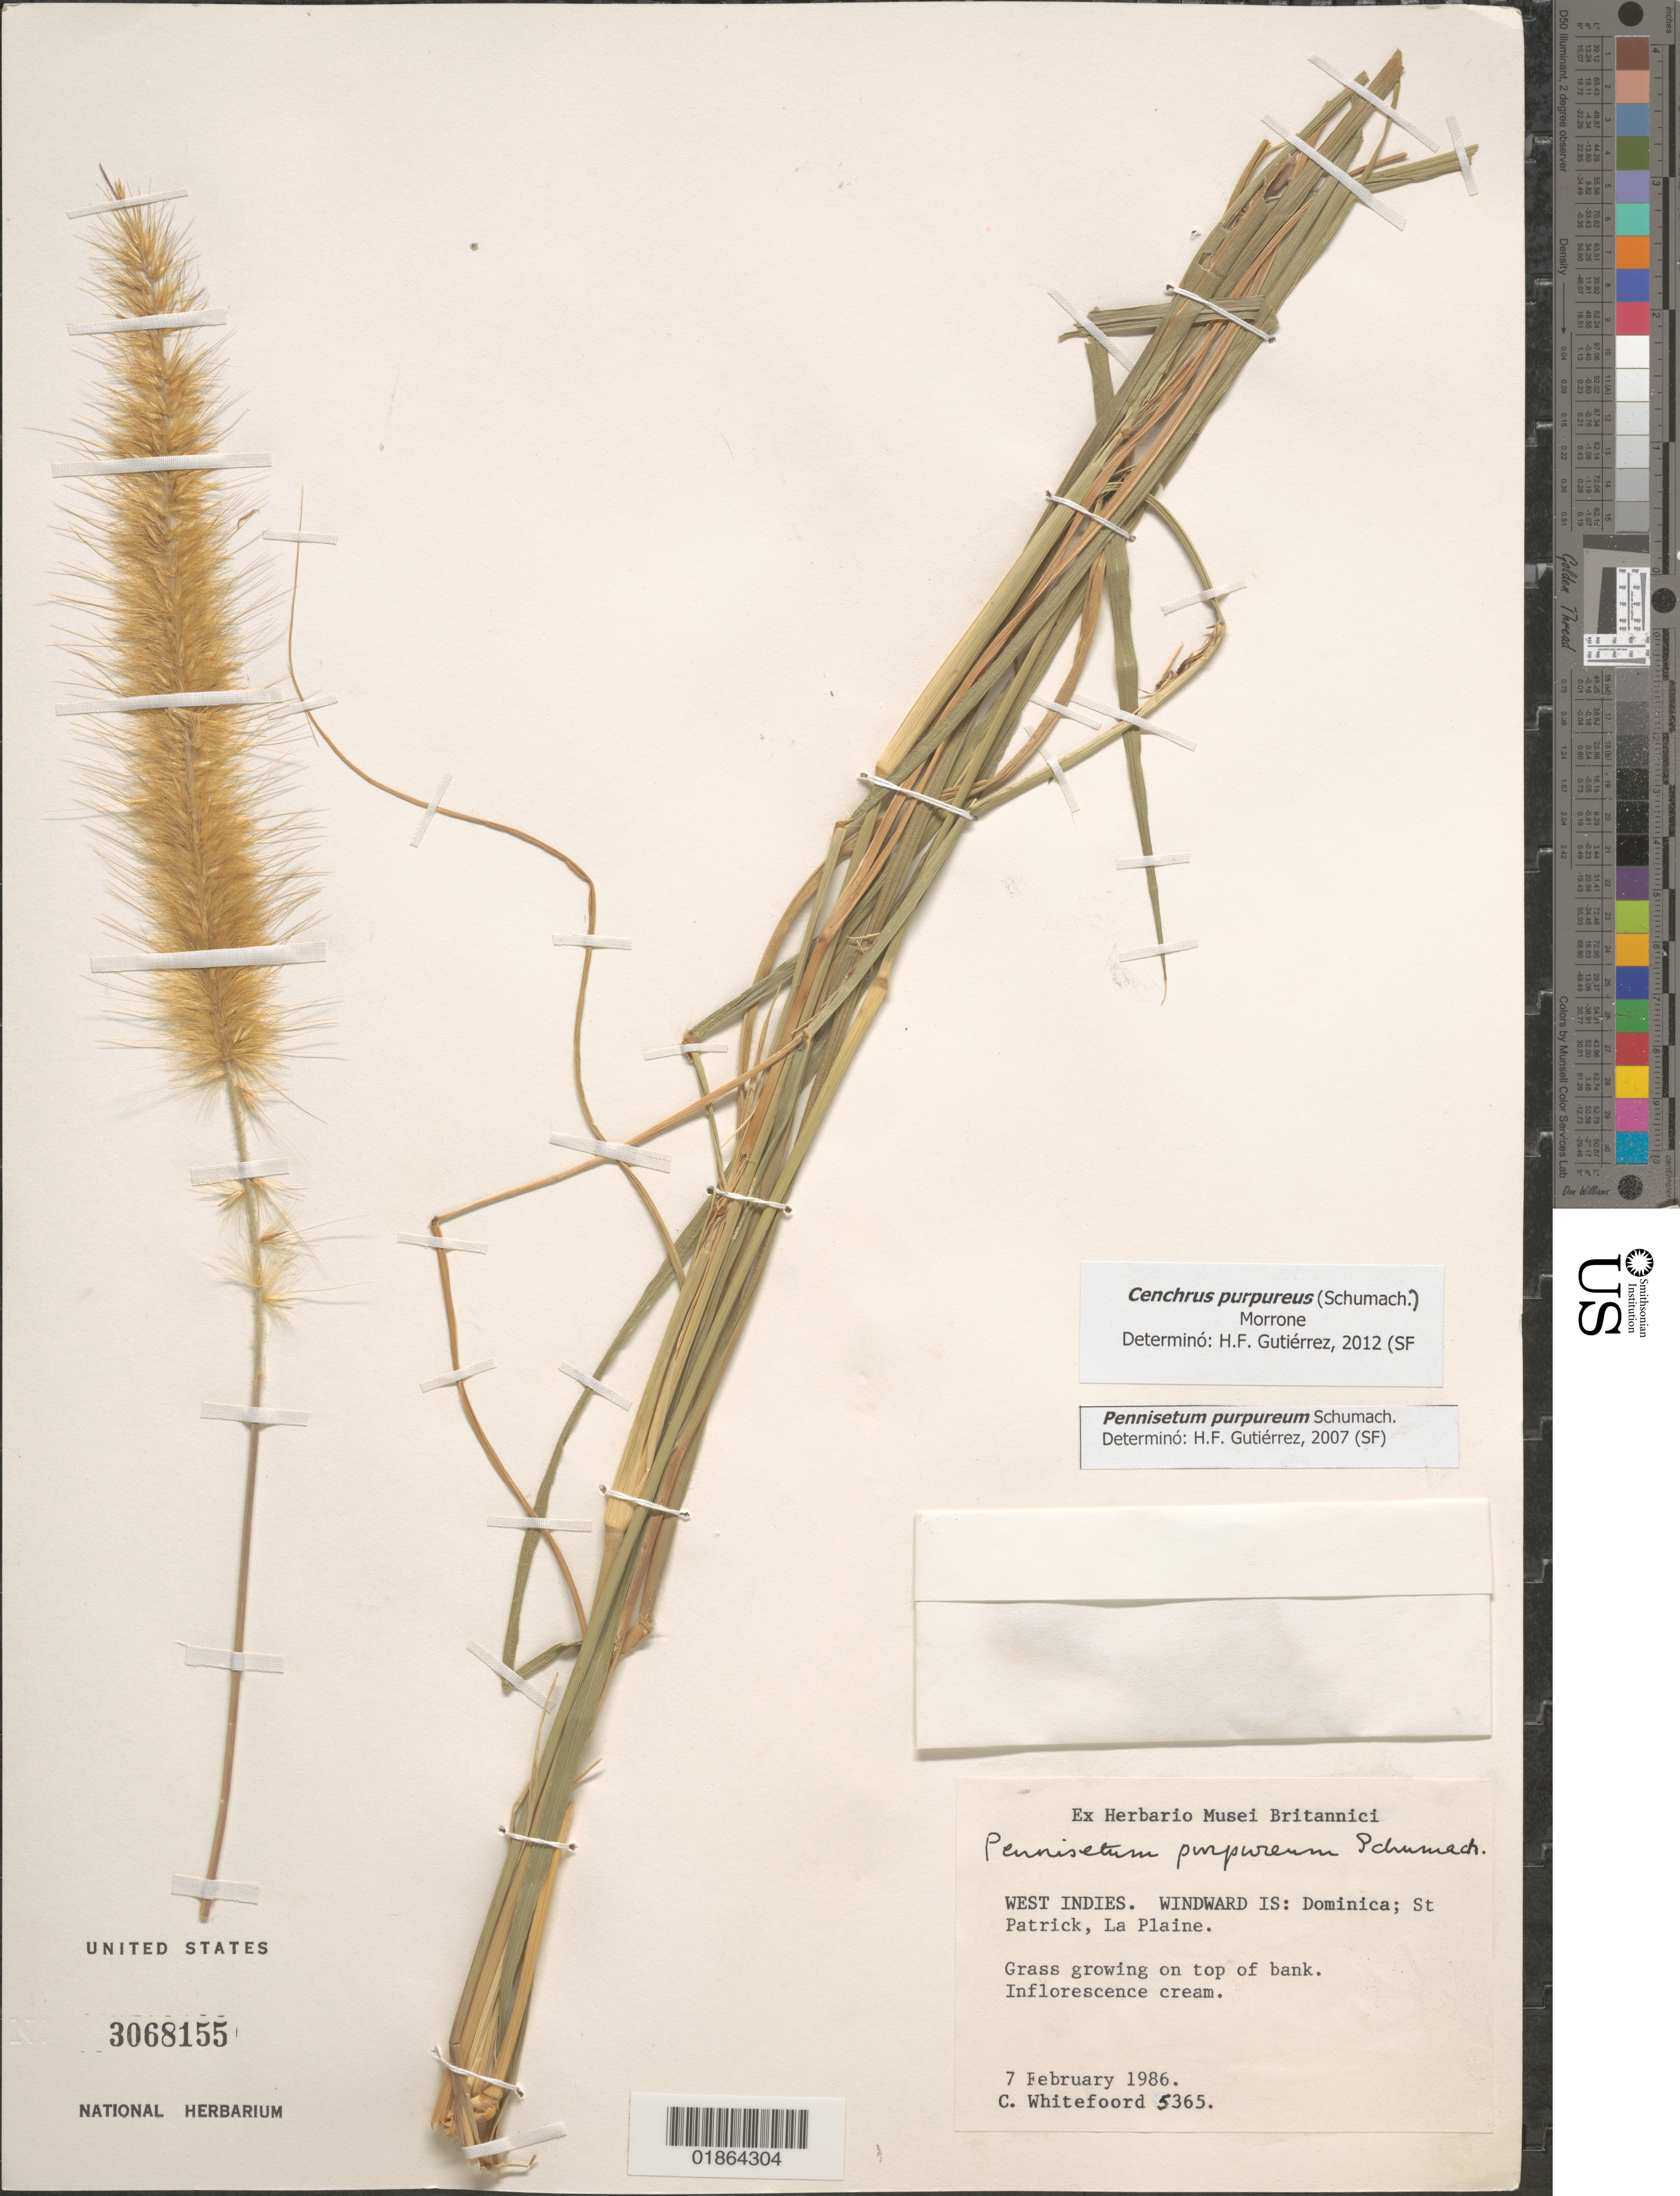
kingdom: Plantae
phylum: Tracheophyta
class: Liliopsida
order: Poales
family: Poaceae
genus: Cenchrus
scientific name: Cenchrus purpureus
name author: (Schumach.) Morrone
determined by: Gutiérrez, H. F.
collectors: C. Whitefoord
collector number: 5365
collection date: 1986-02-07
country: Dominica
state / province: St. Patrick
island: Dominica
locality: La Plaine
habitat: Growing on top of bank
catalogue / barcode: US 3068155